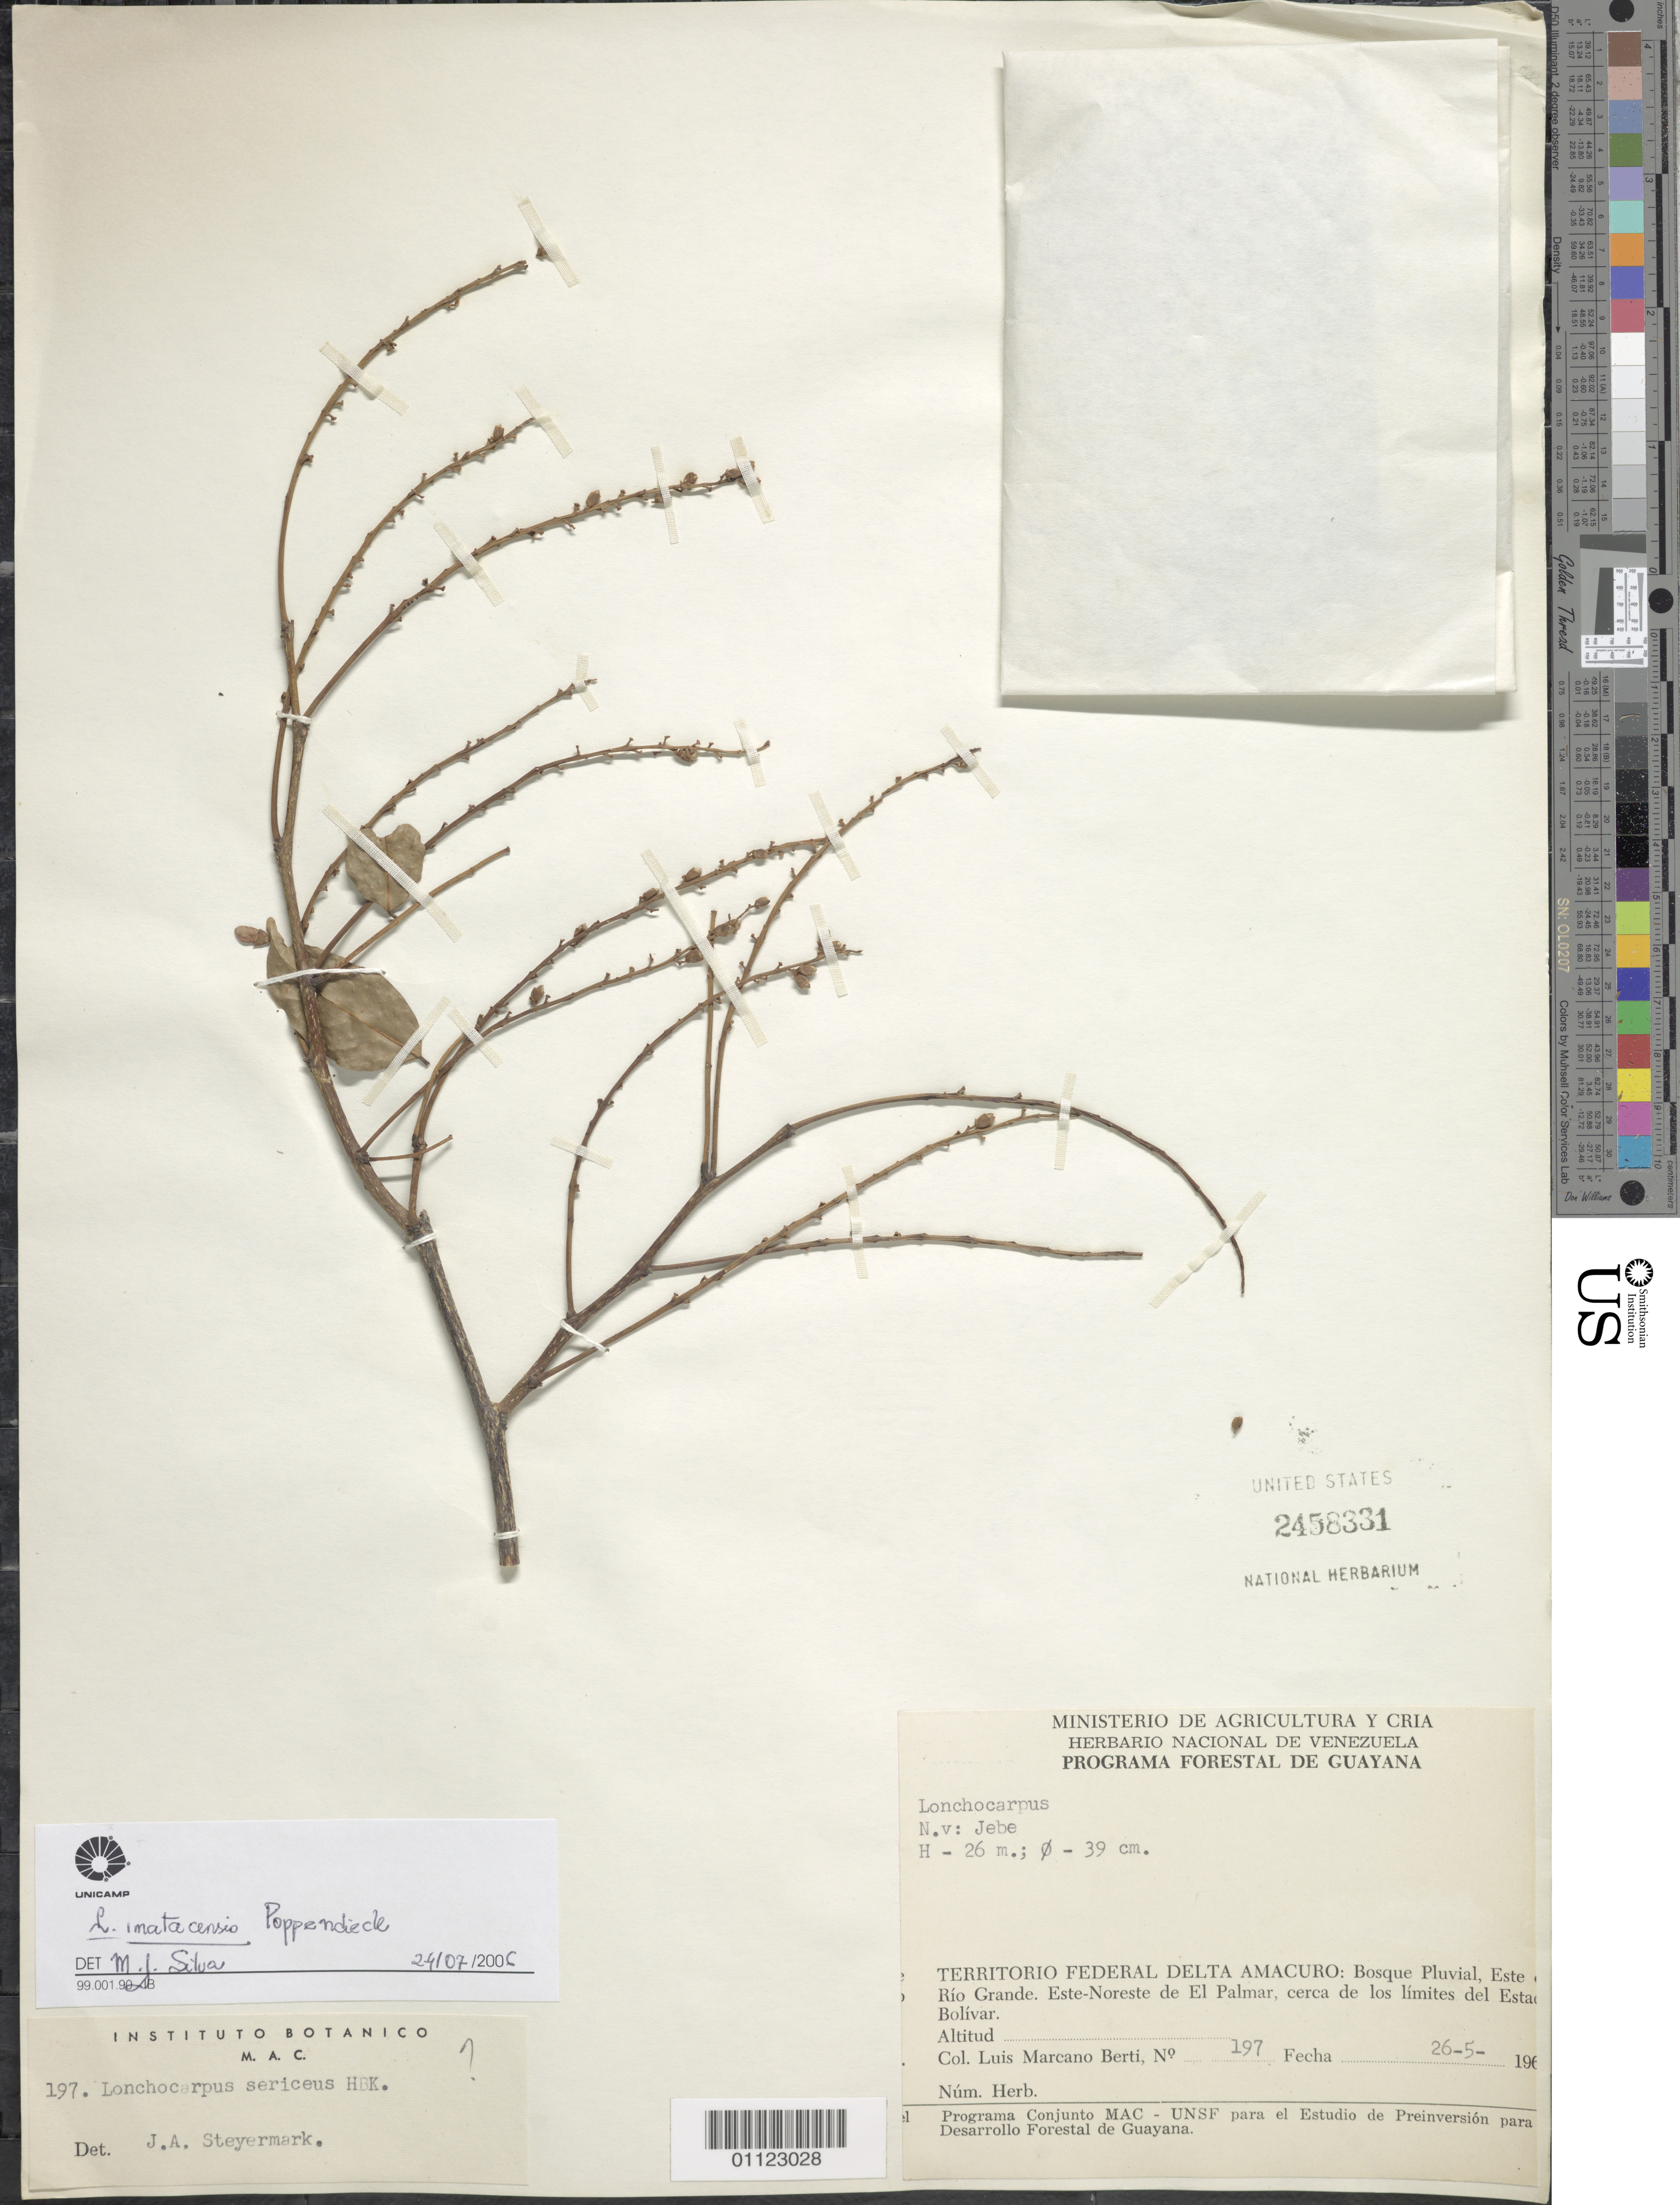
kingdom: Plantae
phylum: Tracheophyta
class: Magnoliopsida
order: Fabales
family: Fabaceae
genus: Lonchocarpus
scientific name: Lonchocarpus imatacensis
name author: Poppend.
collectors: L. Marcano-Berti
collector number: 197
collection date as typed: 196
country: Venezuela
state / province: Delta Amacuro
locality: Territorio Federal Delta Amacuro: Bosque Pluvial, Este de Rio Grande. Este-Noreste de El Palmer, cerca de los limites del Estado Bolivar.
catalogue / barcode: US 2458331